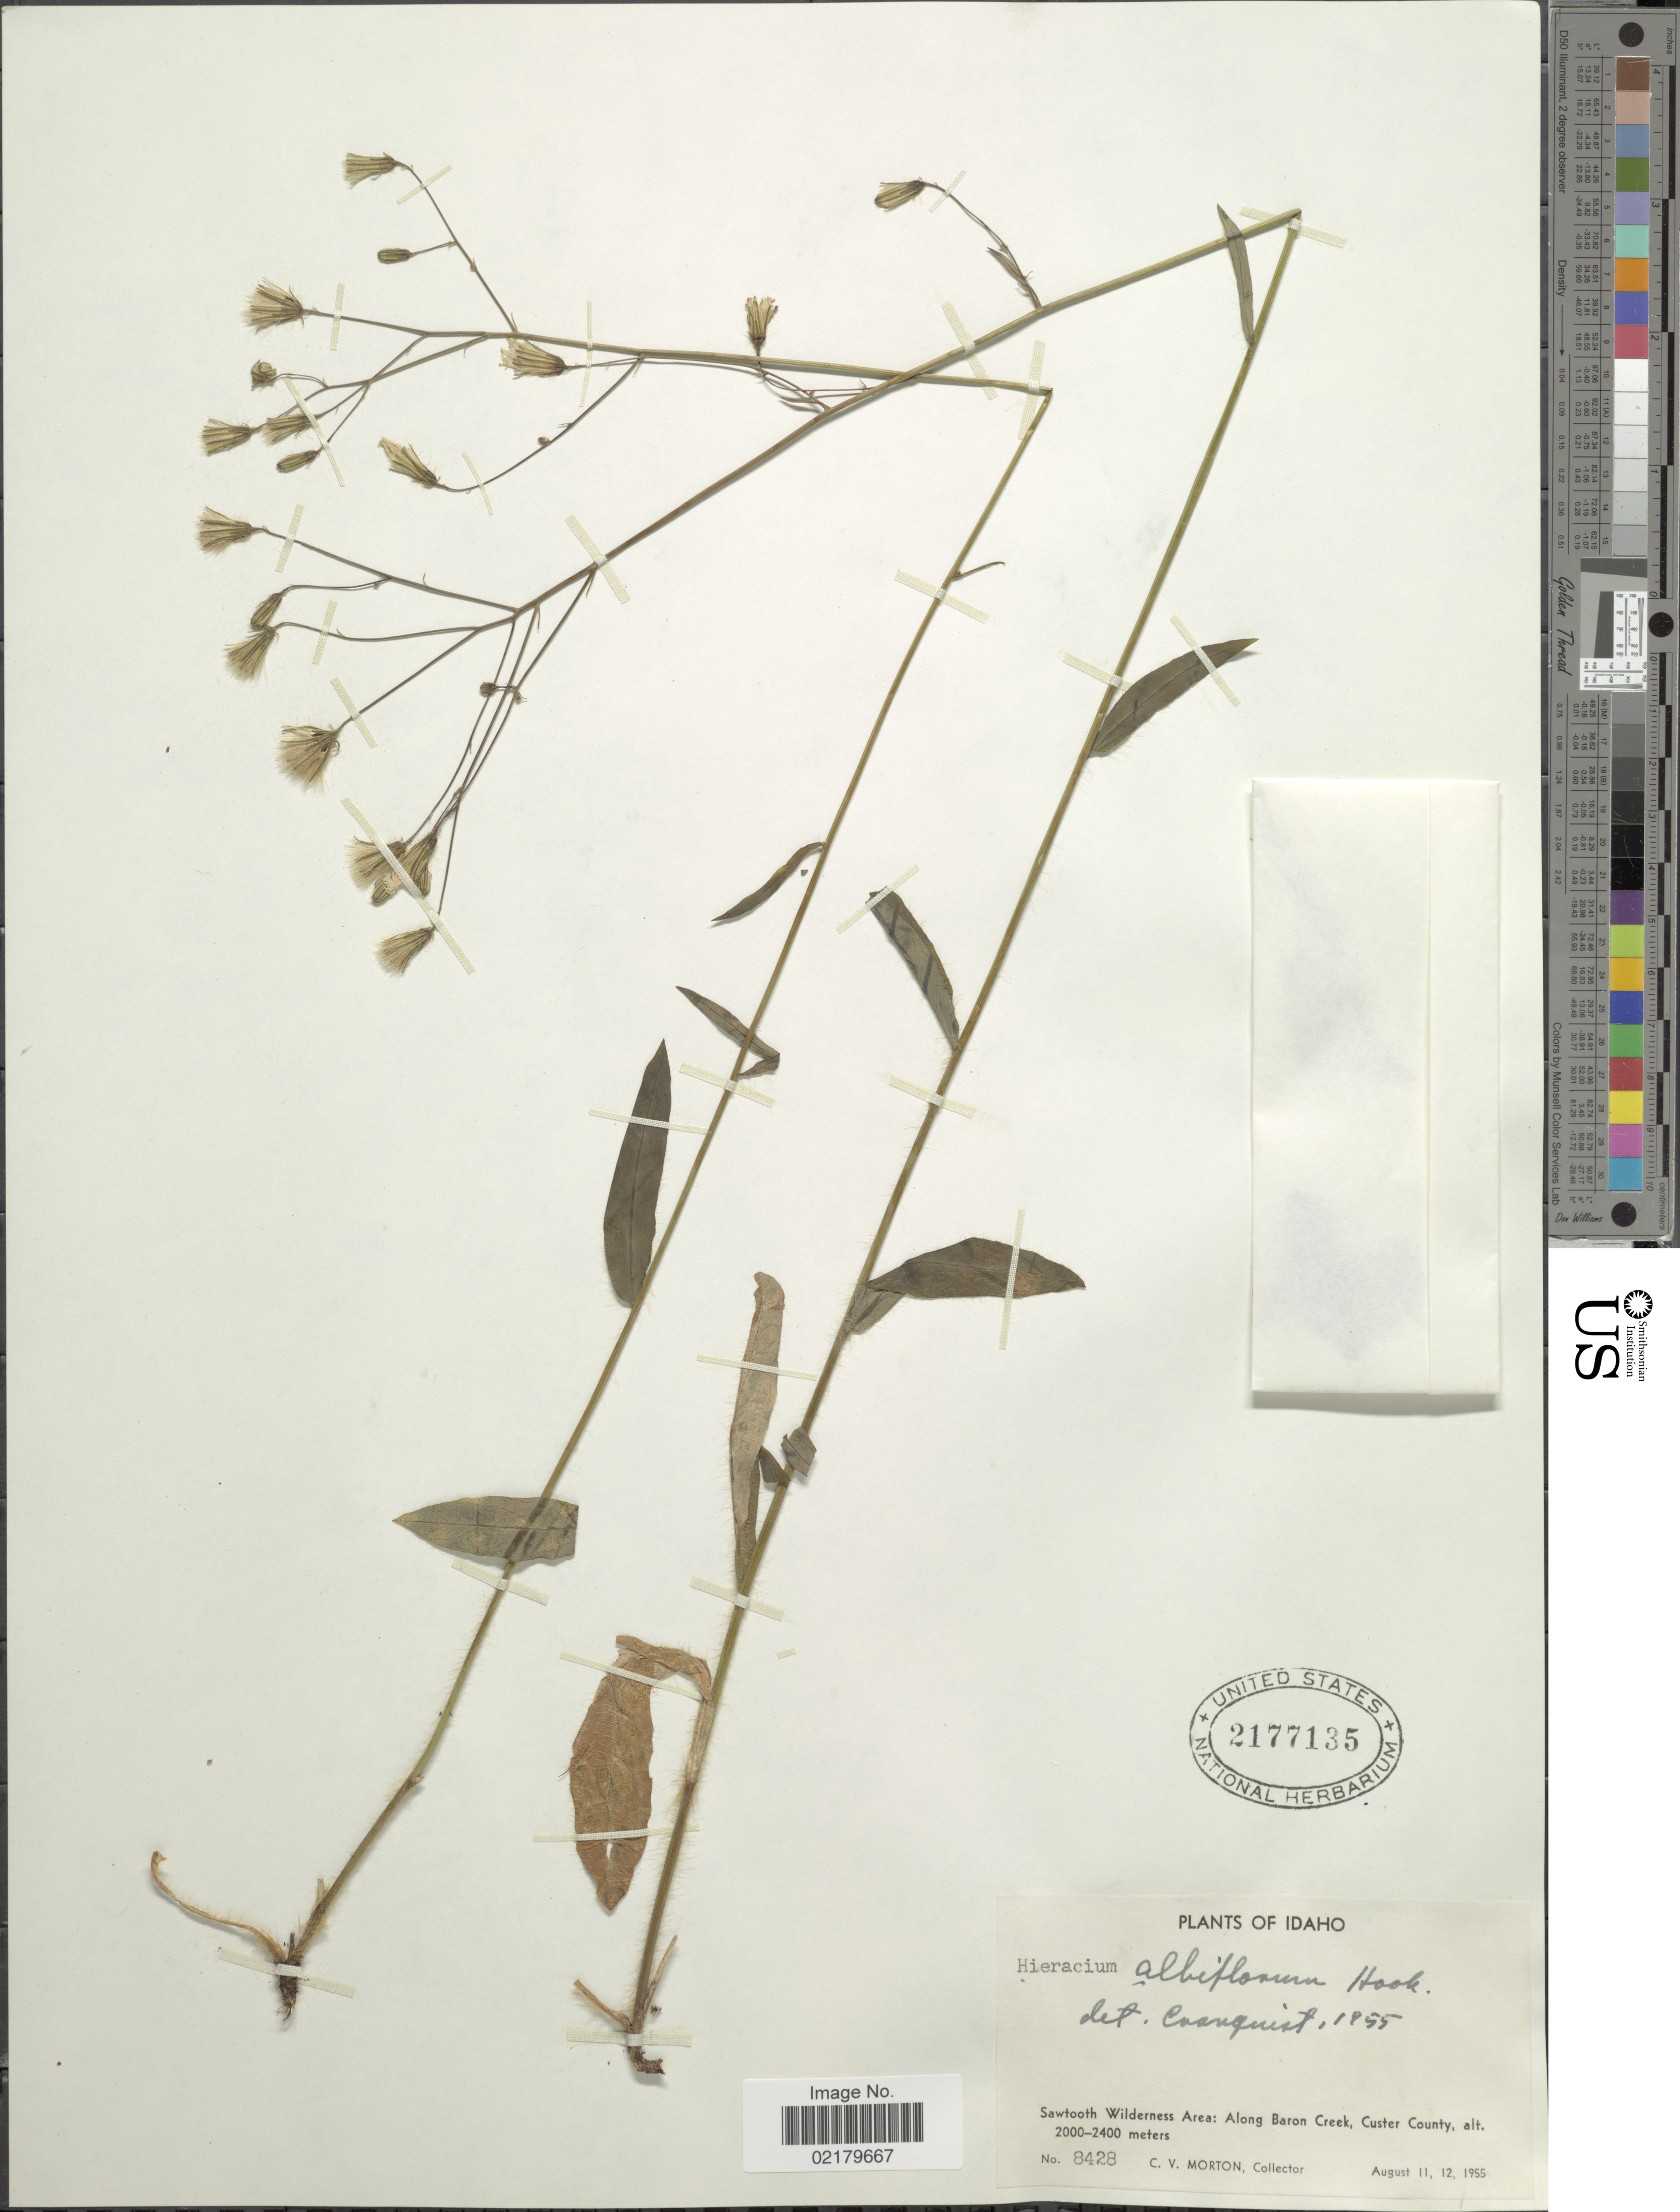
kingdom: Plantae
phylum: Tracheophyta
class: Magnoliopsida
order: Asterales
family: Asteraceae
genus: Hieracium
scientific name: Hieracium albiflorum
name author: Hook.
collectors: C. V. Morton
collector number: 8428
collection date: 1955-08-11/1955-08-12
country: United States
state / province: Idaho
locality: Sawtooth Wilderness Area: Along Baron Creek, Custer County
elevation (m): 2000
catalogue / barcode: US 2177135